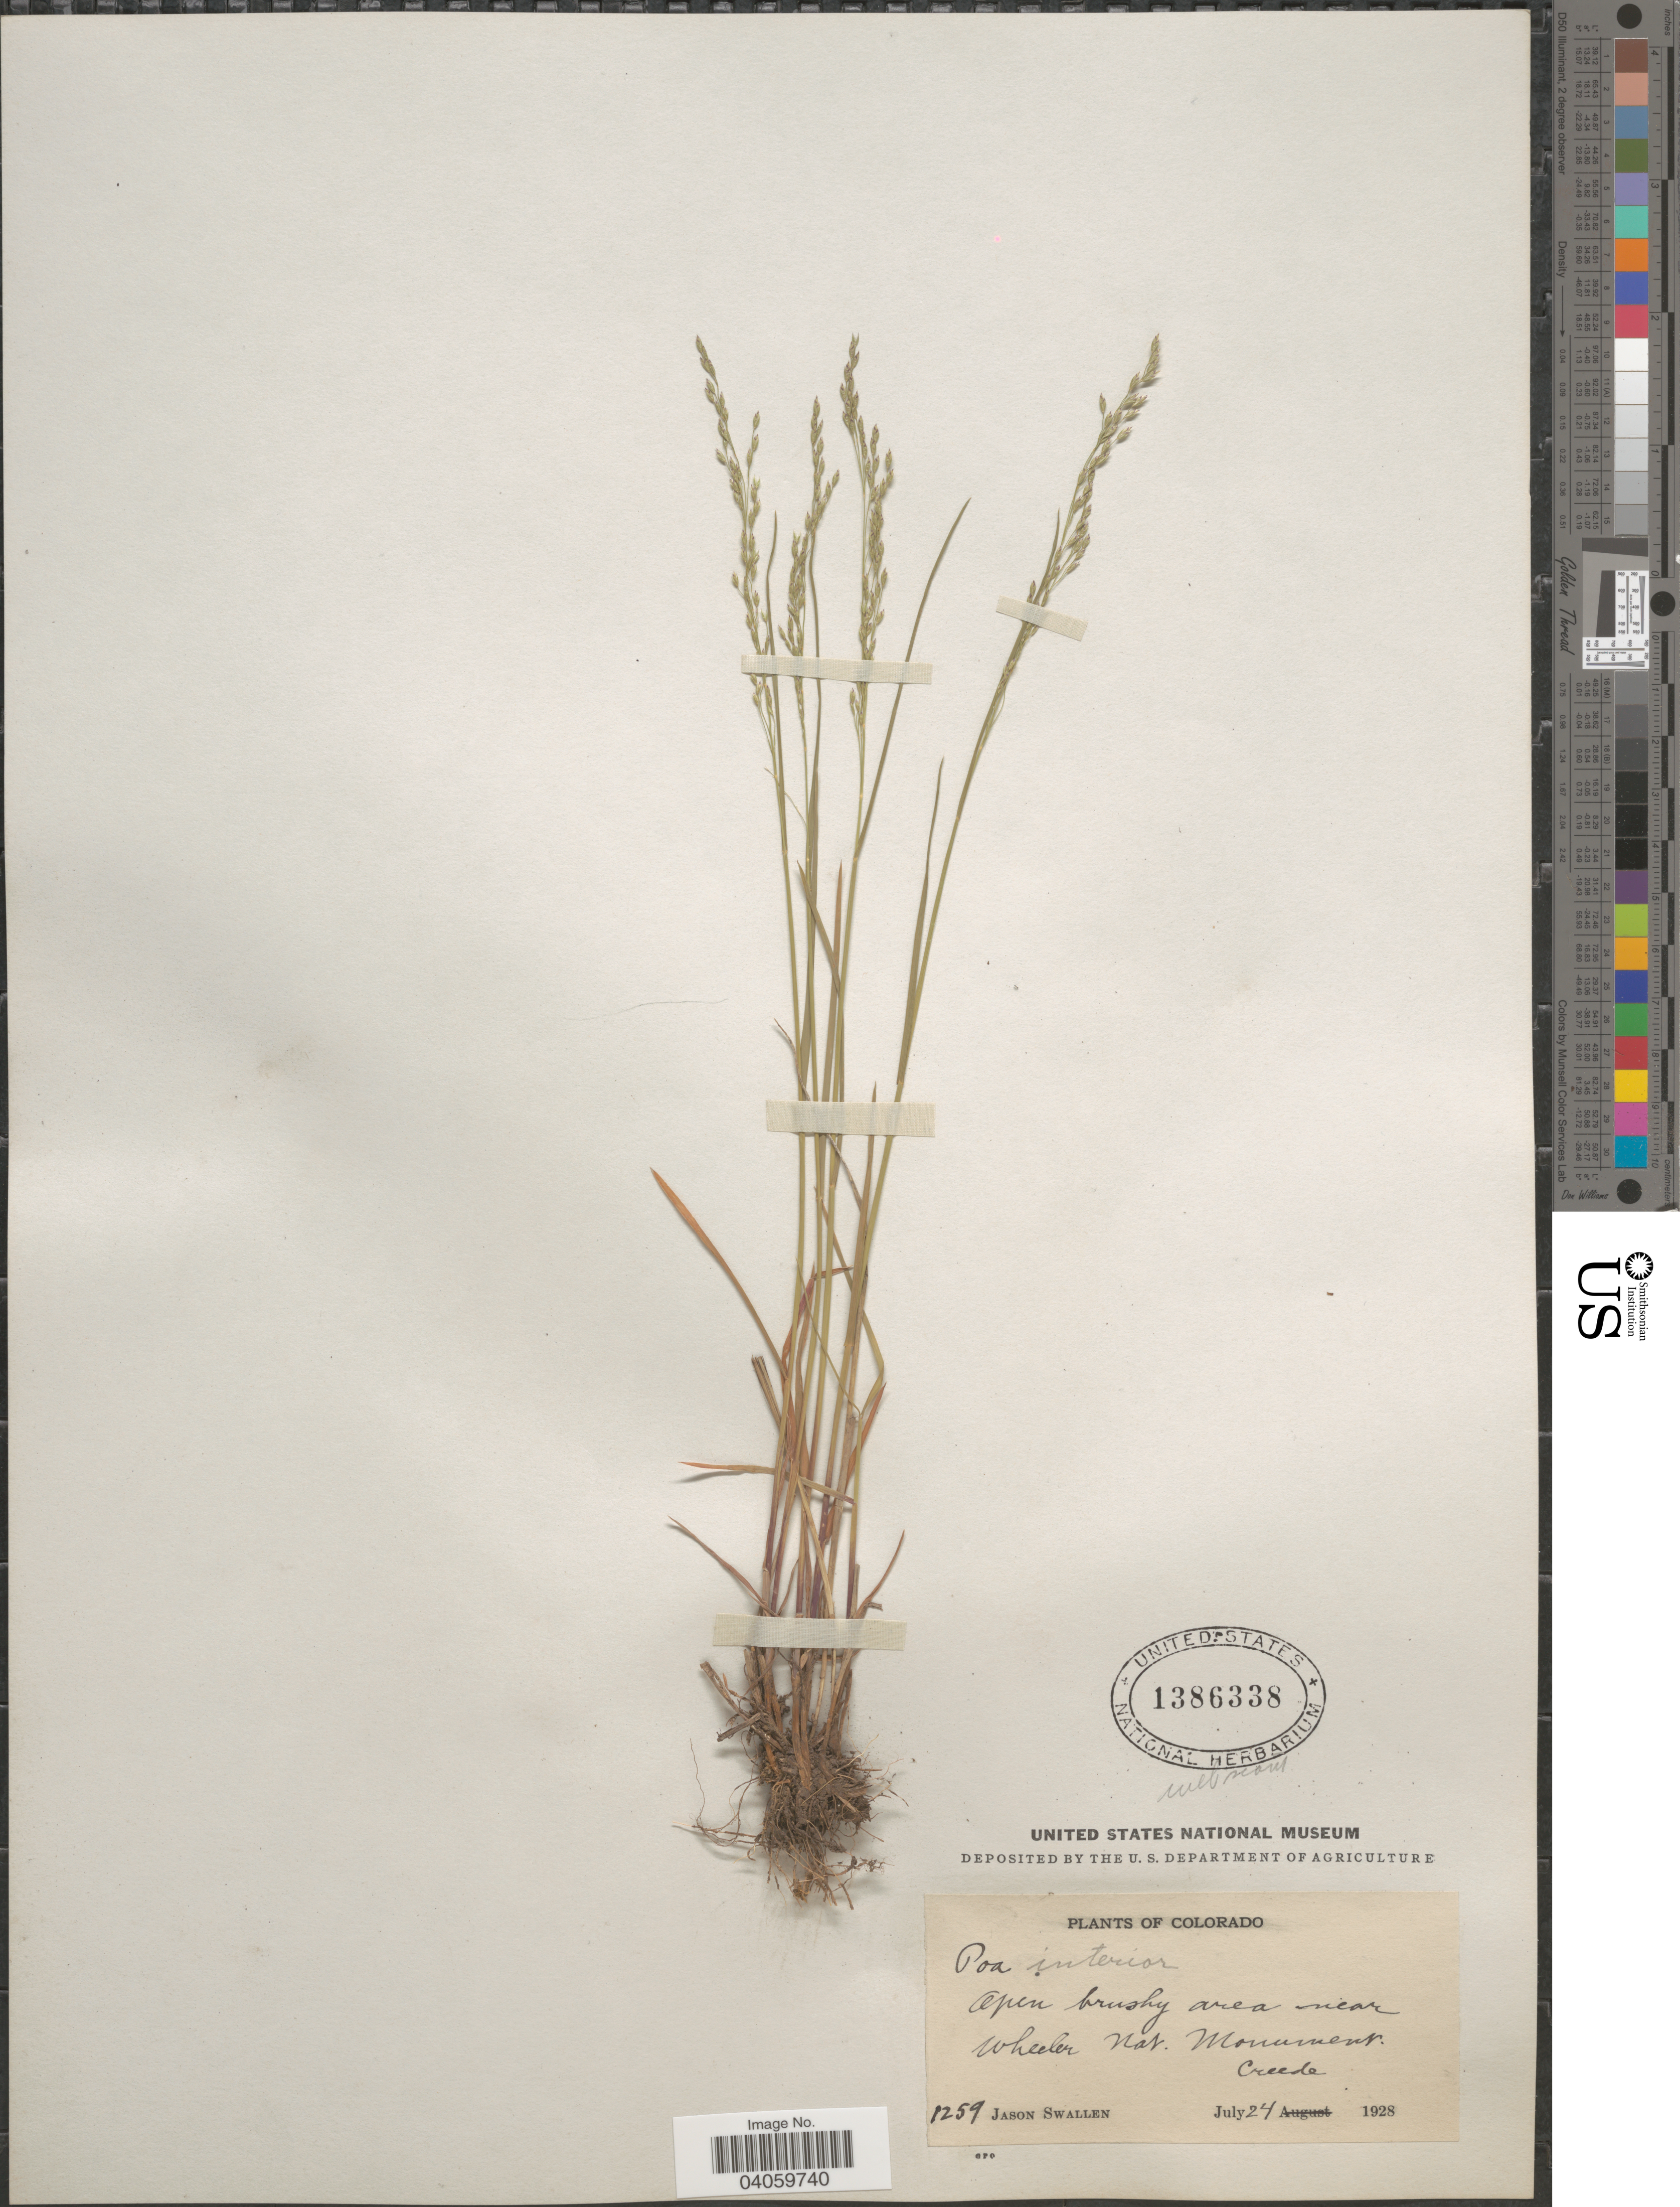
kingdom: Plantae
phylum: Tracheophyta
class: Liliopsida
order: Poales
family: Poaceae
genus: Poa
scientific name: Poa interior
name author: Rydb.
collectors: J. R. Swallen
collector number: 1259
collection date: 1928-07-24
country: United States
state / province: Colorado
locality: Open brushy area near Wheeler Nat. Monument. Creede.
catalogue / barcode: US 1386338